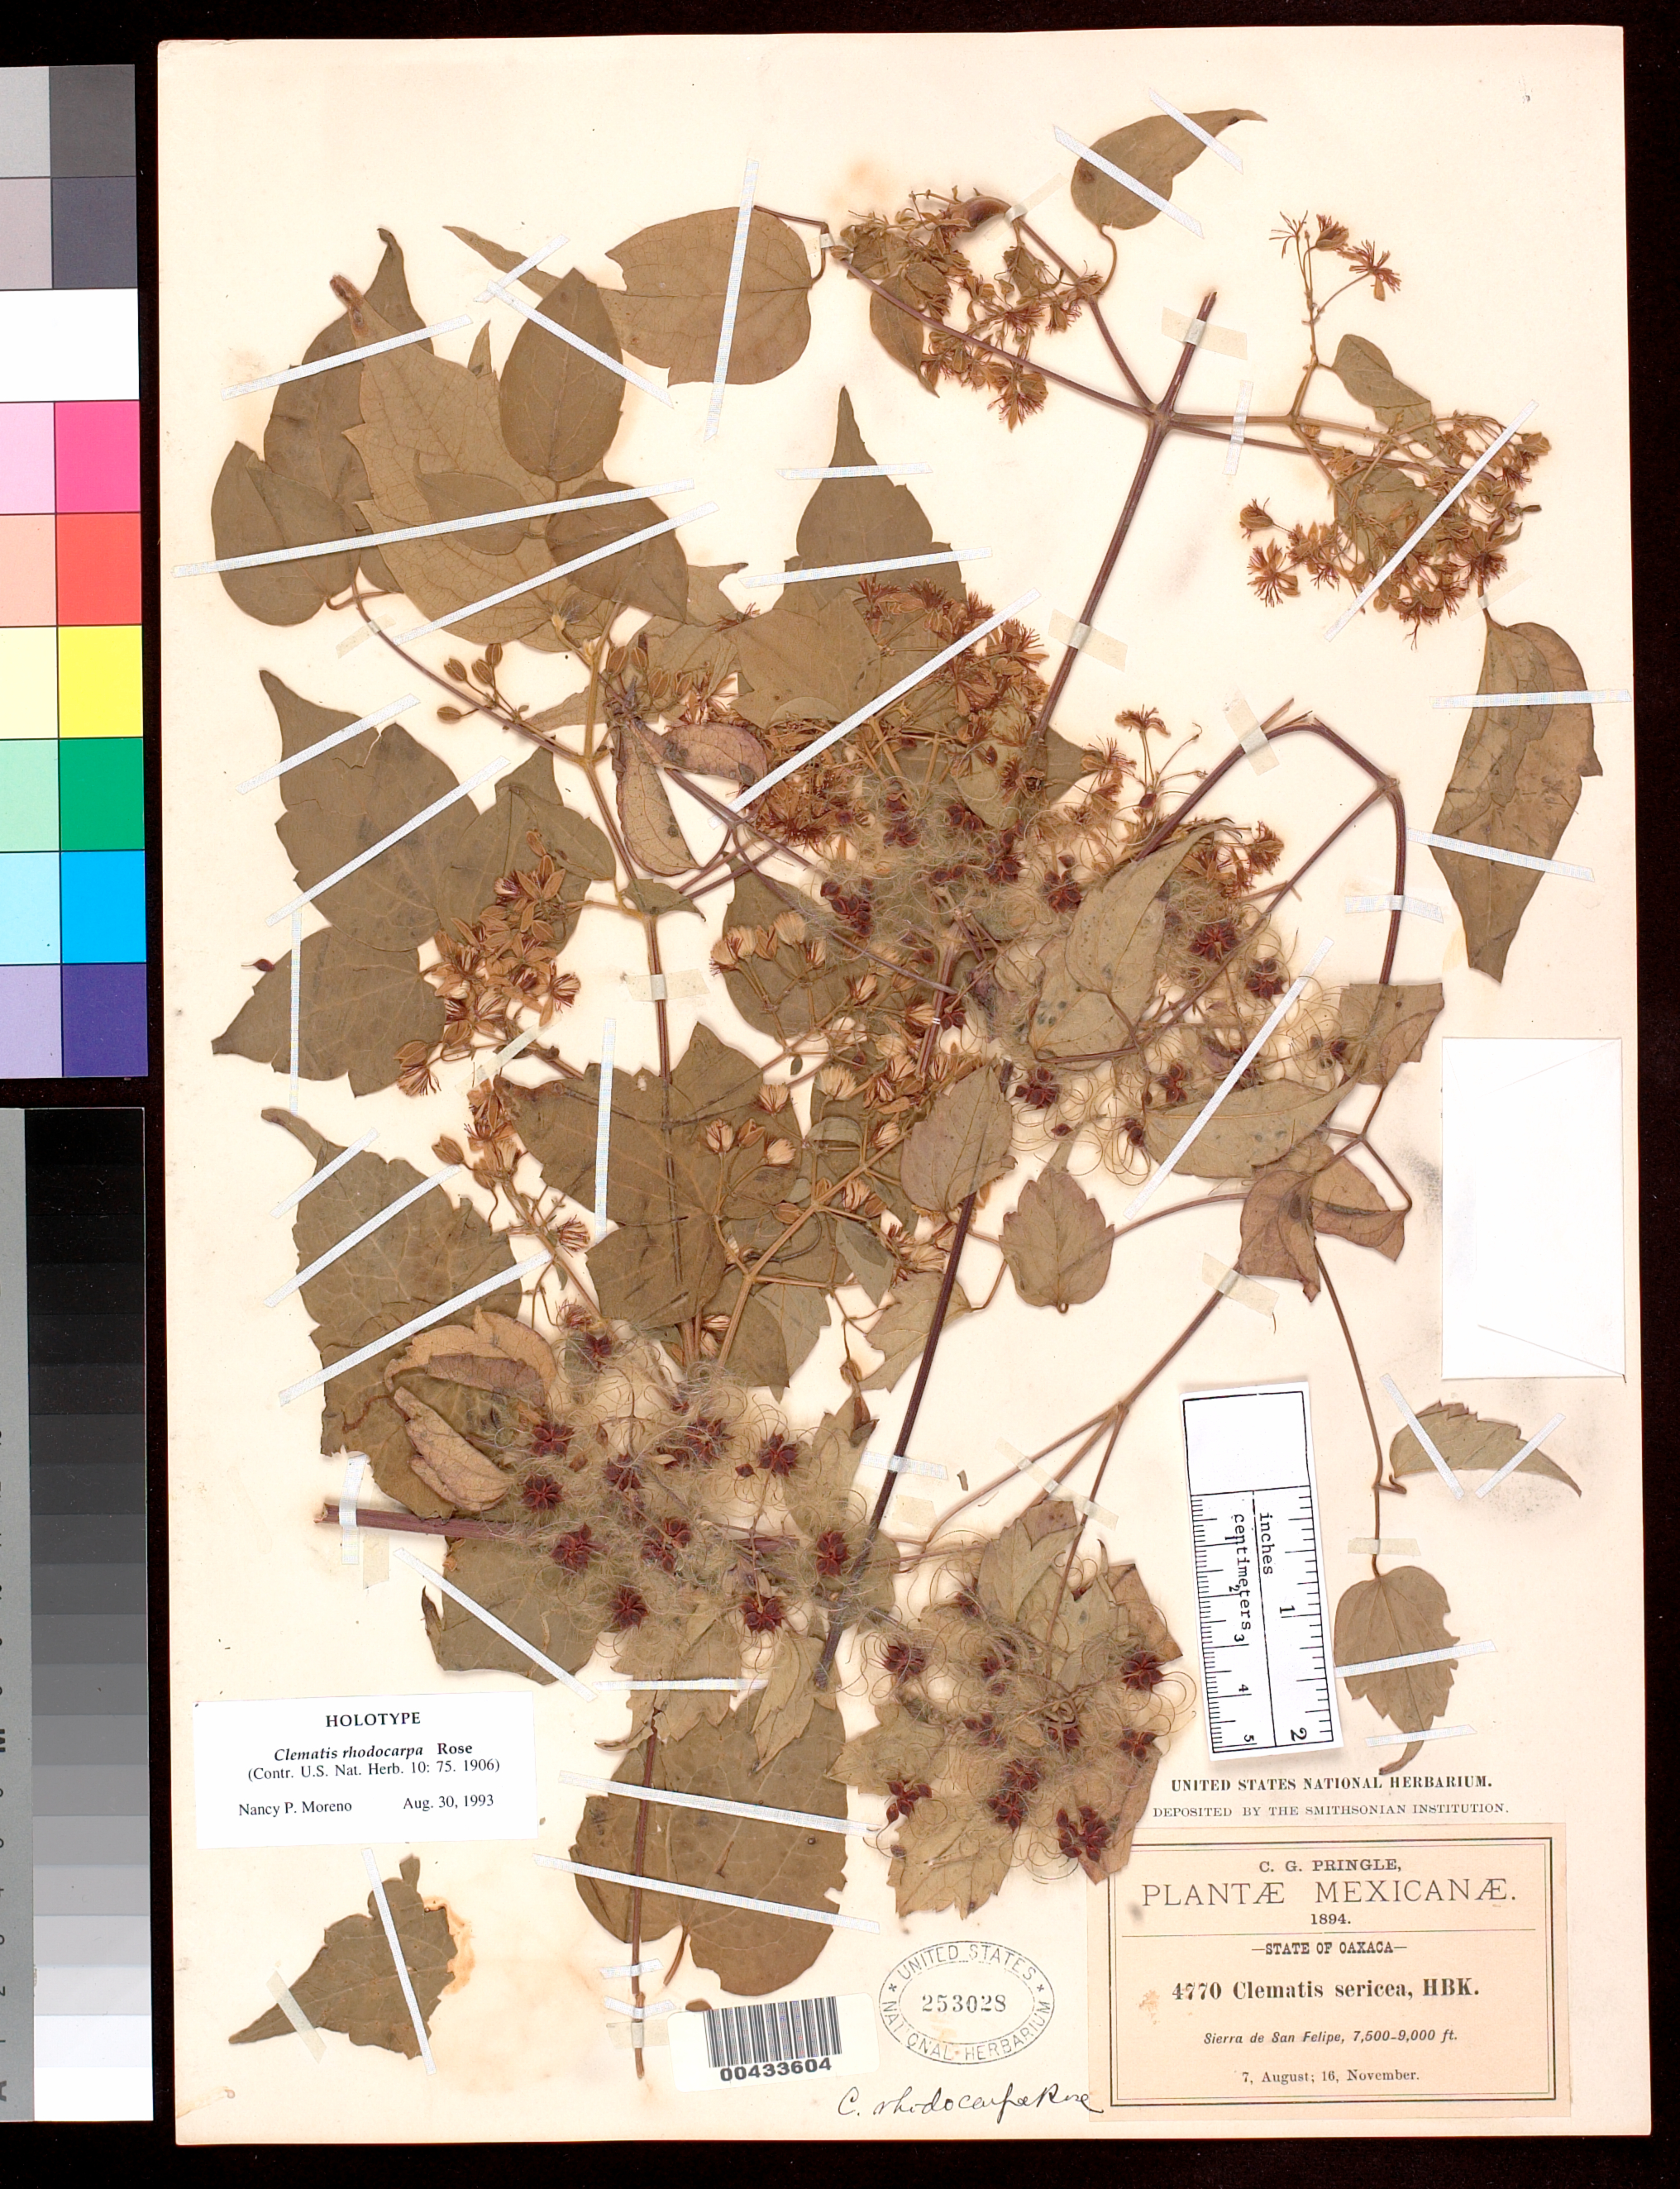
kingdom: Plantae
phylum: Tracheophyta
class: Magnoliopsida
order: Ranunculales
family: Ranunculaceae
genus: Clematis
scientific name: Clematis rhodocarpa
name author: Rose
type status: Holotype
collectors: C. G. Pringle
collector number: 4770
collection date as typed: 07 Aug 1894 to 16 Nov 1894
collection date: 1894-08-07/1894-11-16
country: Mexico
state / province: Oaxaca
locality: Sierra de San Felipe.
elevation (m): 2286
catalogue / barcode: US 253028